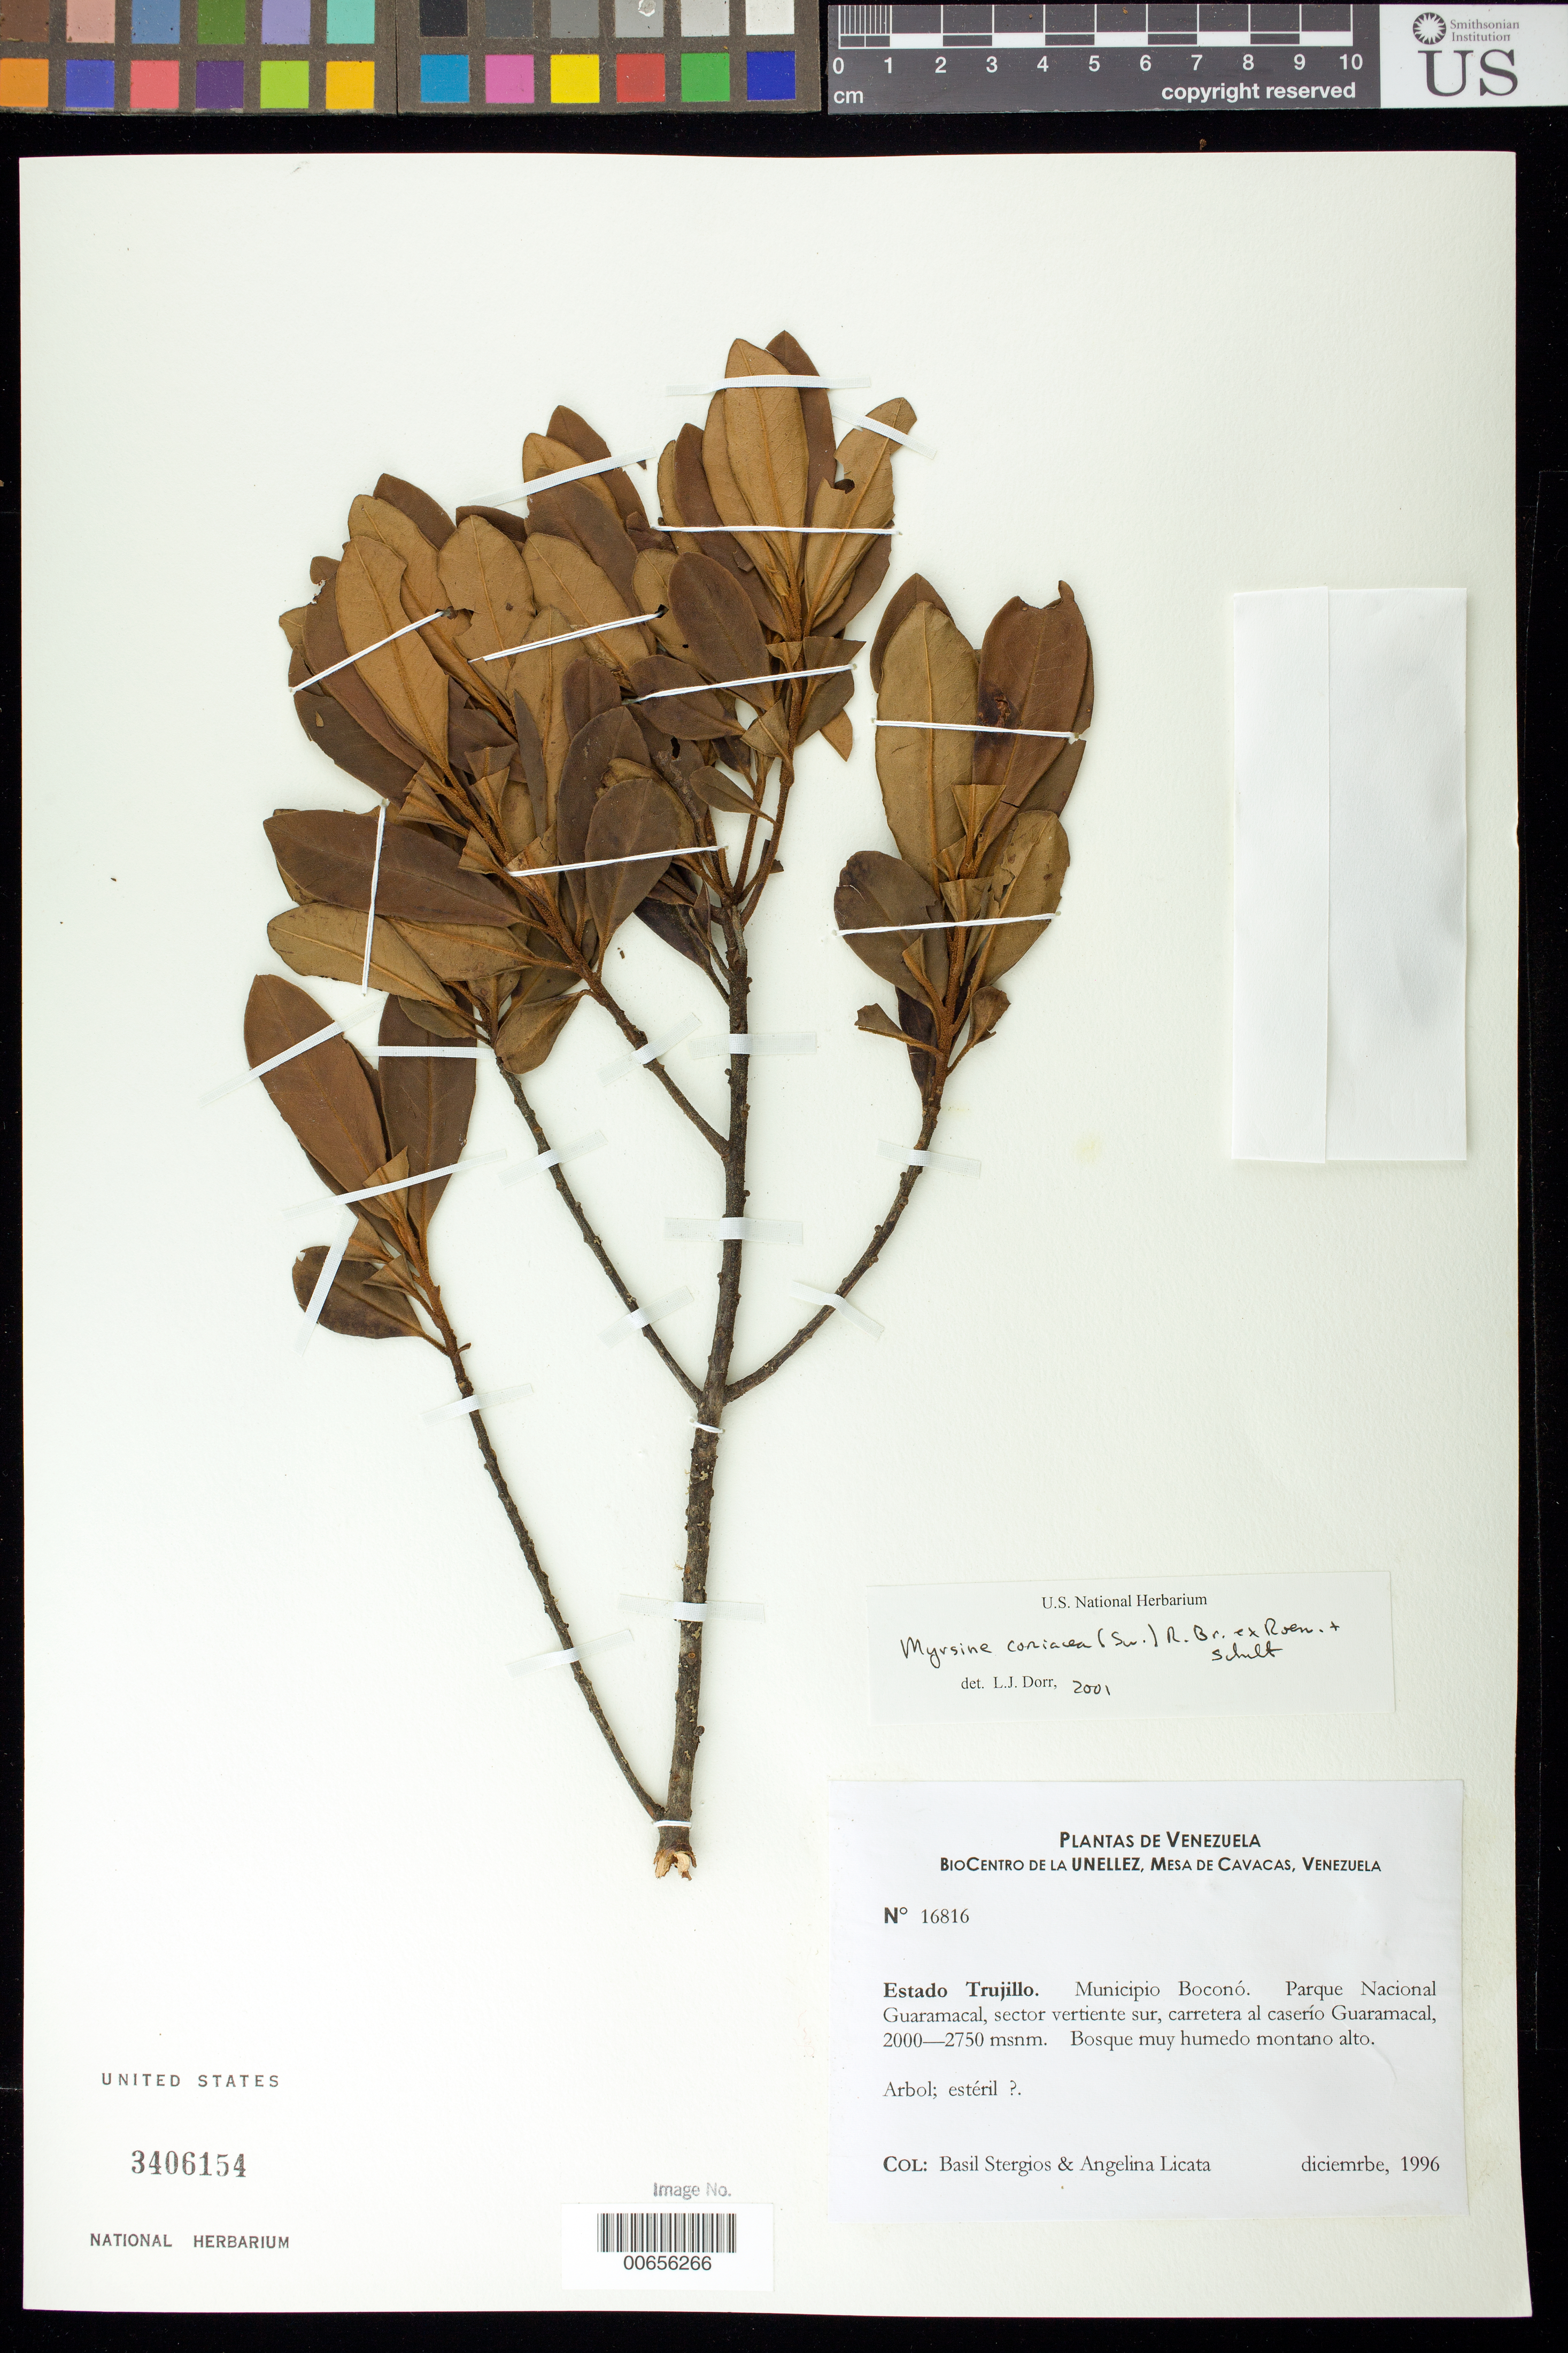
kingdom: Plantae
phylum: Tracheophyta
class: Magnoliopsida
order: Ericales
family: Primulaceae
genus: Myrsine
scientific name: Myrsine coriacea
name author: (Sw.) R. Br. ex Roem. & Schult.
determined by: Dorr, L. J., (BOT), Smithsonian Institution - National Museum of Natural History (UNITED STATES)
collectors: B. G. Stergios & A. Licata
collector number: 16816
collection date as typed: Dec 1996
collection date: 1996-12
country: Venezuela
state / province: Trujillo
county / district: Boconó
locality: Parque Nacional Guaramacal, vertiente S, carretera Guaramacal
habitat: Bosque muy húmedo montano alto.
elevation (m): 2000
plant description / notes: FTG, PORT, US, VEN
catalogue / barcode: US 3406154